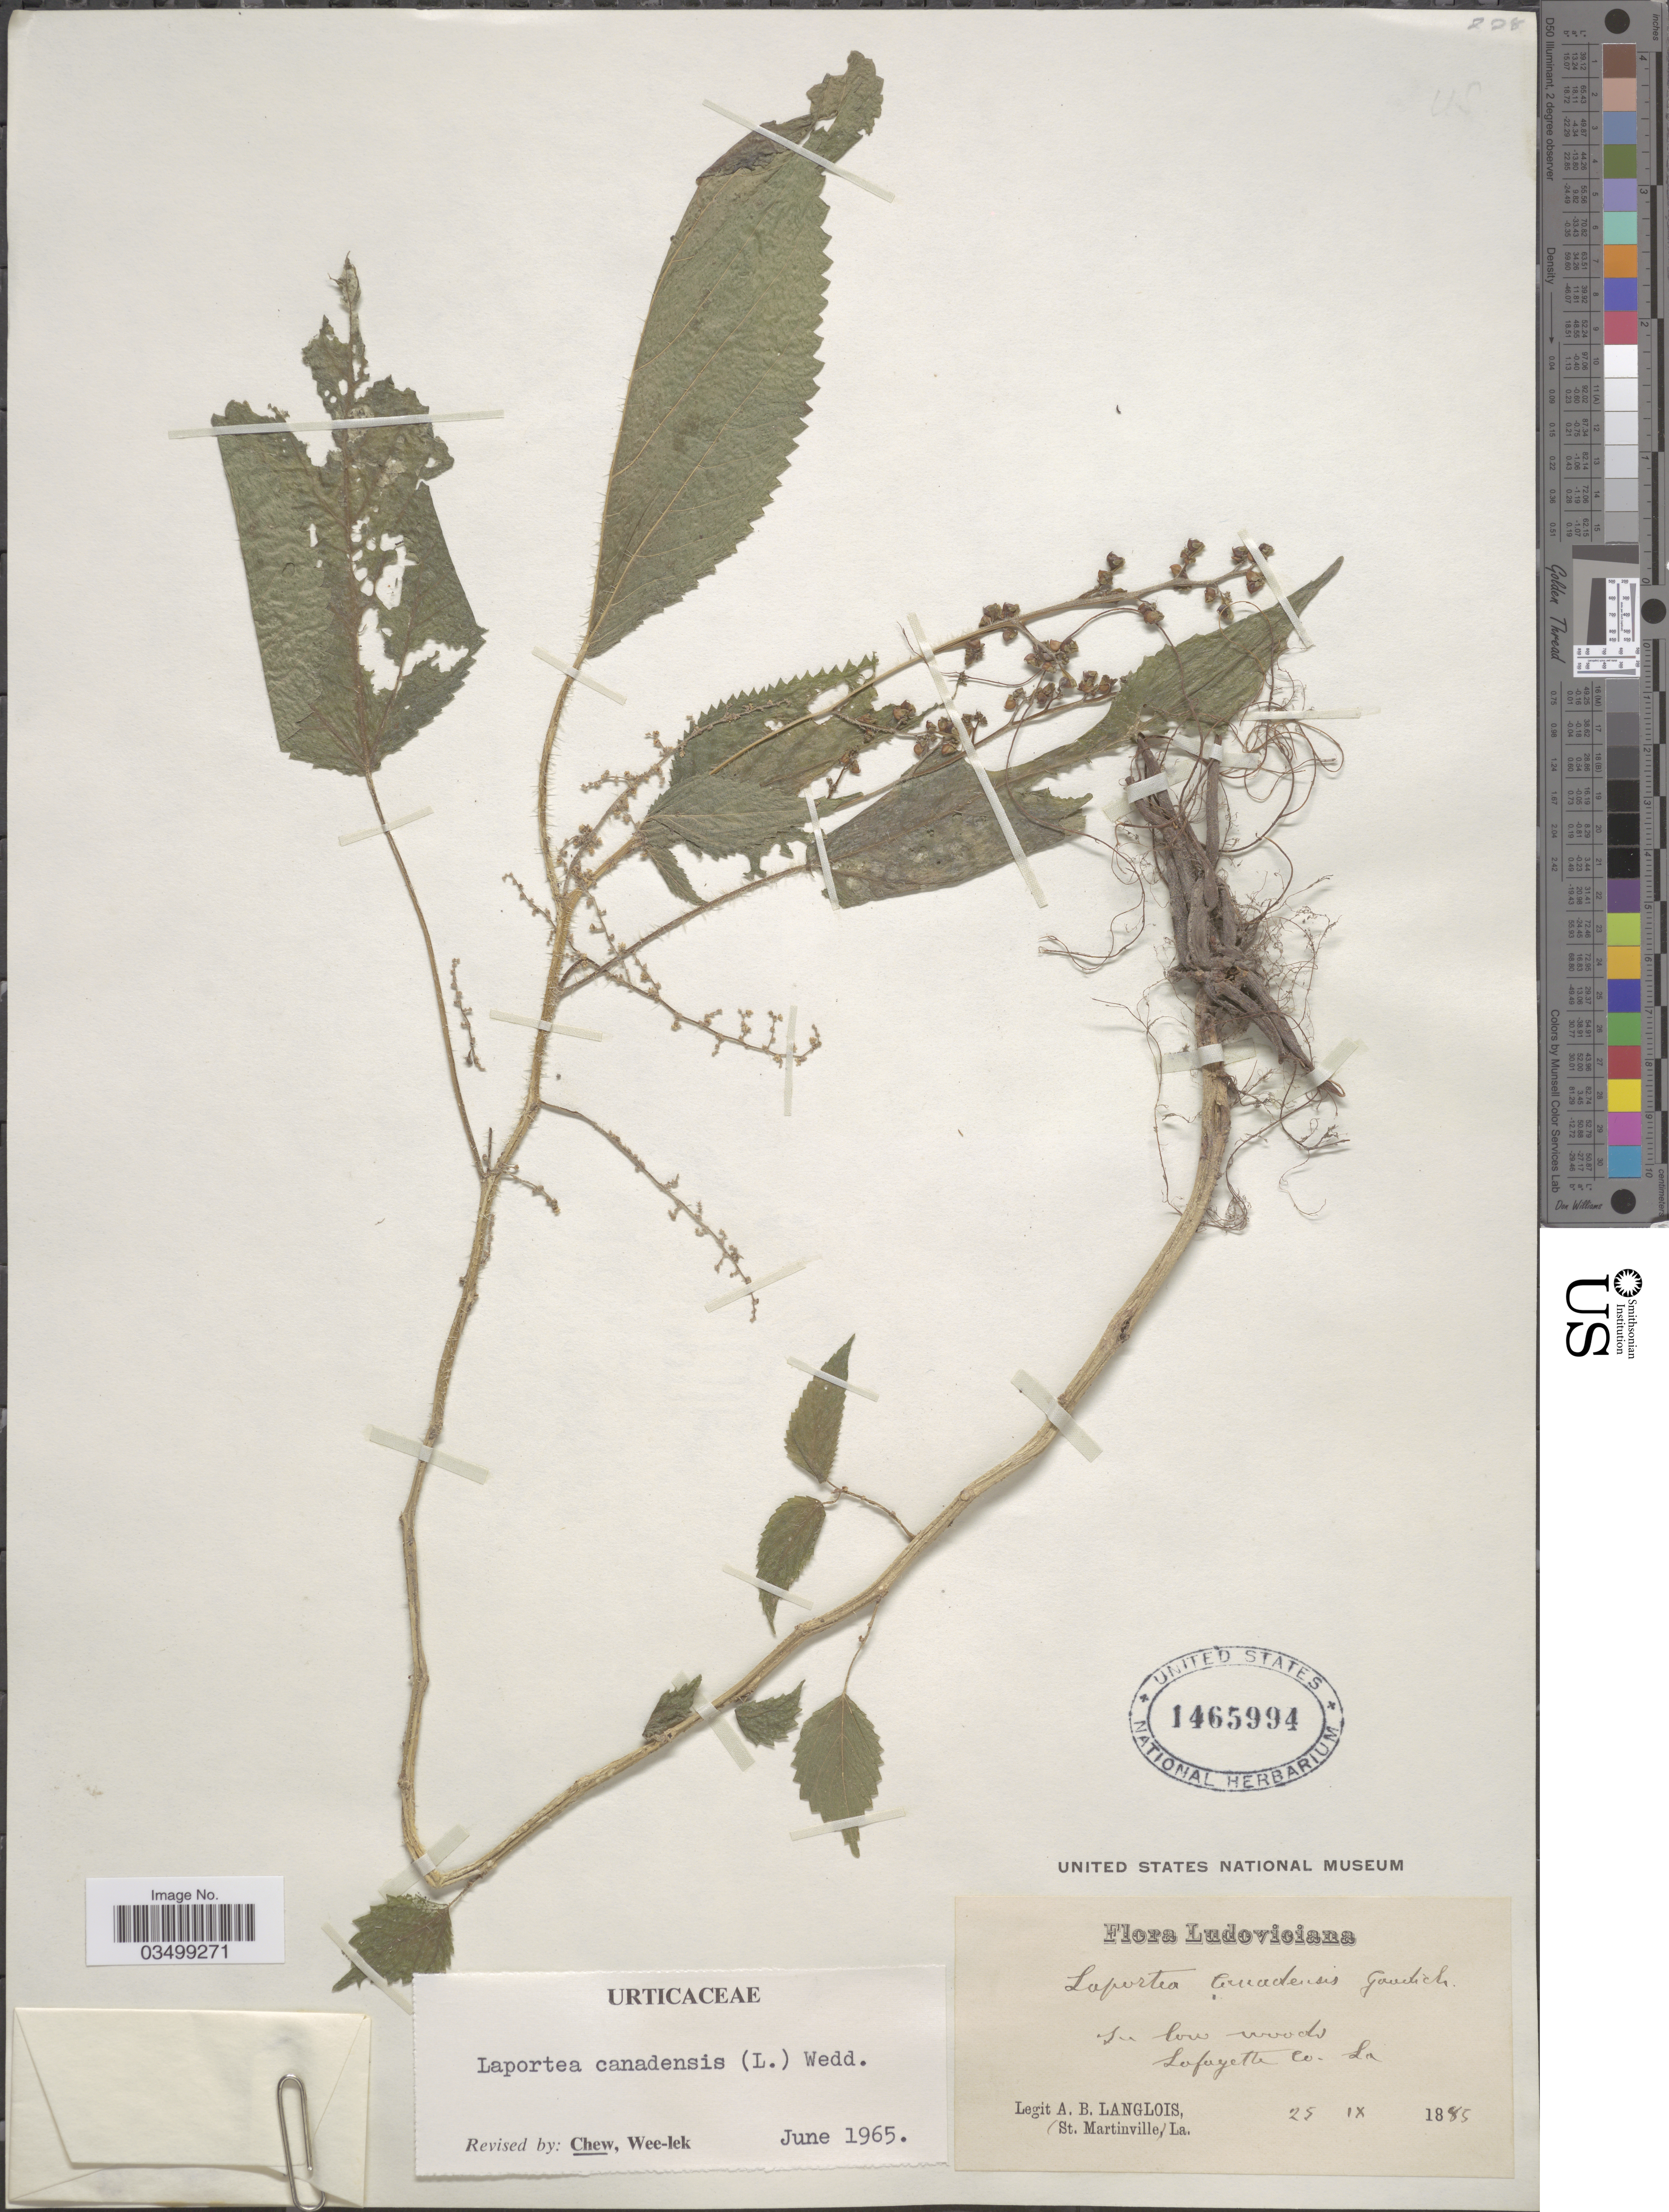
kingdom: Plantae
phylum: Tracheophyta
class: Magnoliopsida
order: Rosales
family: Urticaceae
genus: Laportea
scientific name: Laportea canadensis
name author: (L.) Wedd.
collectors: A. Langlois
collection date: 1885-09-25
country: United States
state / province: Louisiana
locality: Lafayette Co.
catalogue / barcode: US 1465994